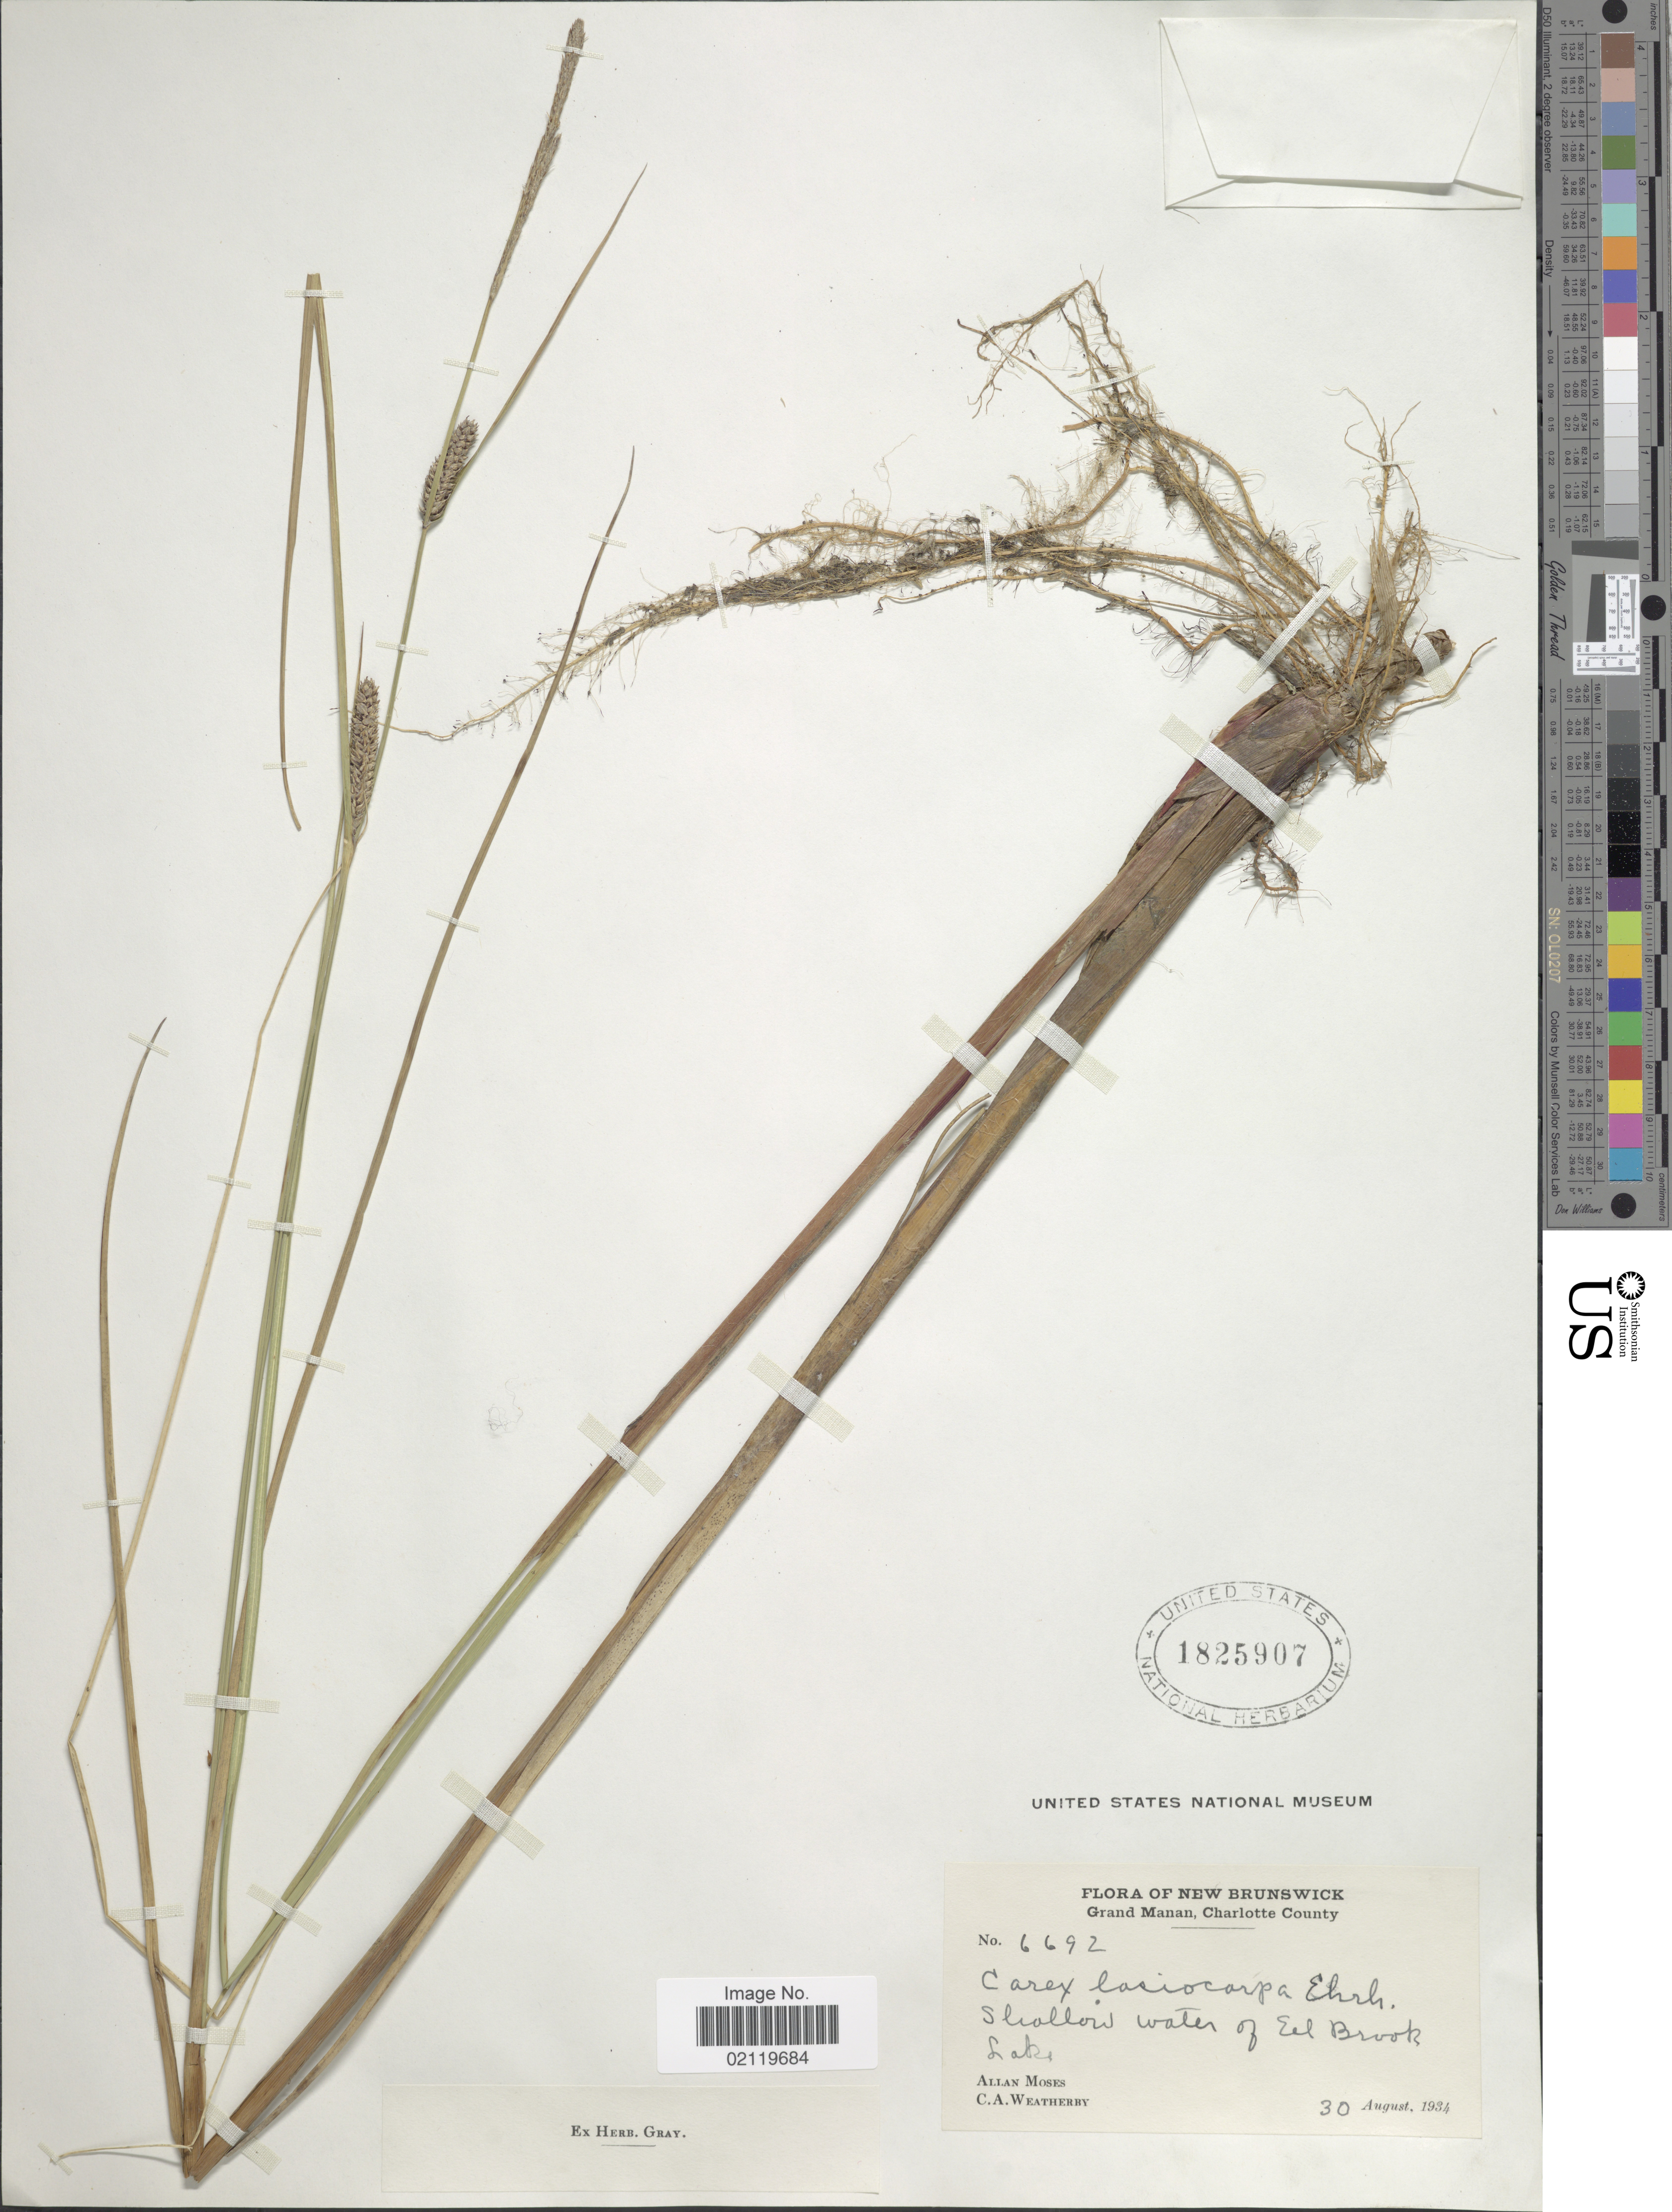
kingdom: Plantae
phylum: Tracheophyta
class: Liliopsida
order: Poales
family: Cyperaceae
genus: Carex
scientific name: Carex lasiocarpa var. americana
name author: Fernald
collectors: A. Moses & C. A. Weatherby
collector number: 6692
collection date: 1934-08-30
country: Canada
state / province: New Brunswick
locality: Grand Manan, Charlotte County. Shallow water of Eel Brook Lake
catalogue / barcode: US 1825907